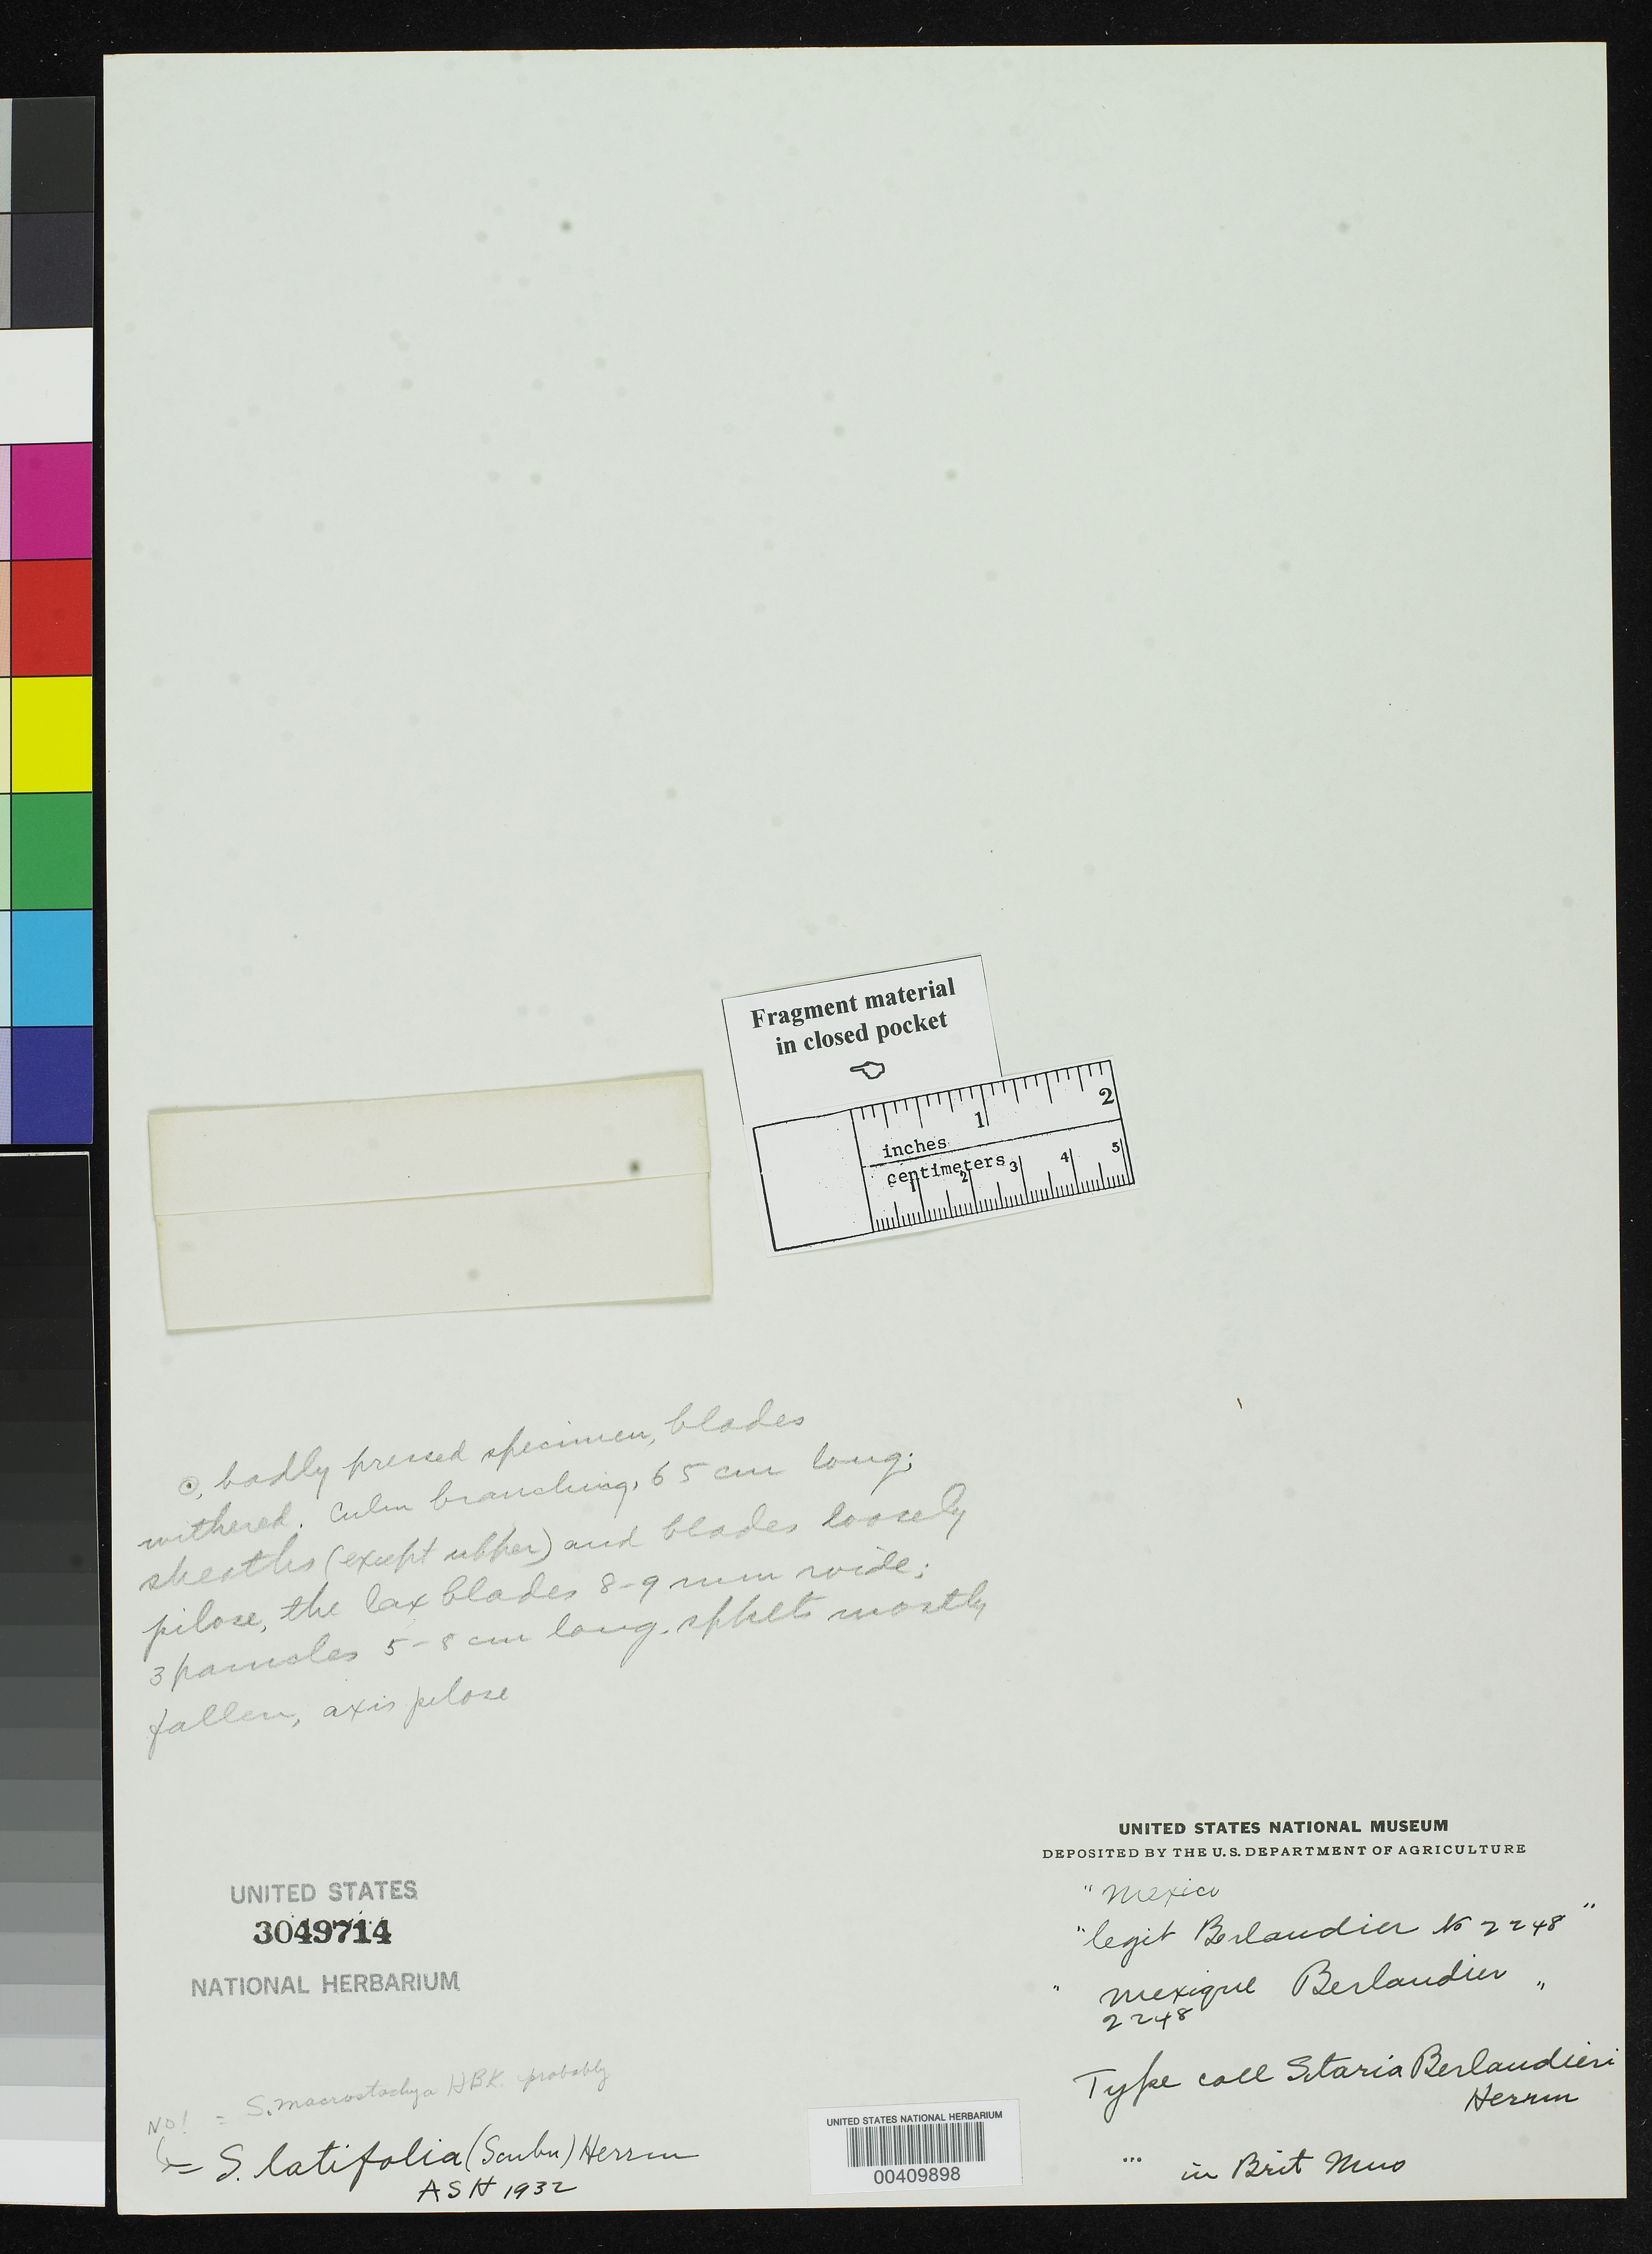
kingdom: Plantae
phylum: Tracheophyta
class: Liliopsida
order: Poales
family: Poaceae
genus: Setaria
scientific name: Setaria berlandieri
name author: R.A.W. Herrm.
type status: Isolectotype; Isosyntype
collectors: J. L. Berlandier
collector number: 2248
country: Mexico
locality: Between Santander and Victoria.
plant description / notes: Fragmentary material of type specimen ex Brit. Museum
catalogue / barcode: US 3049714